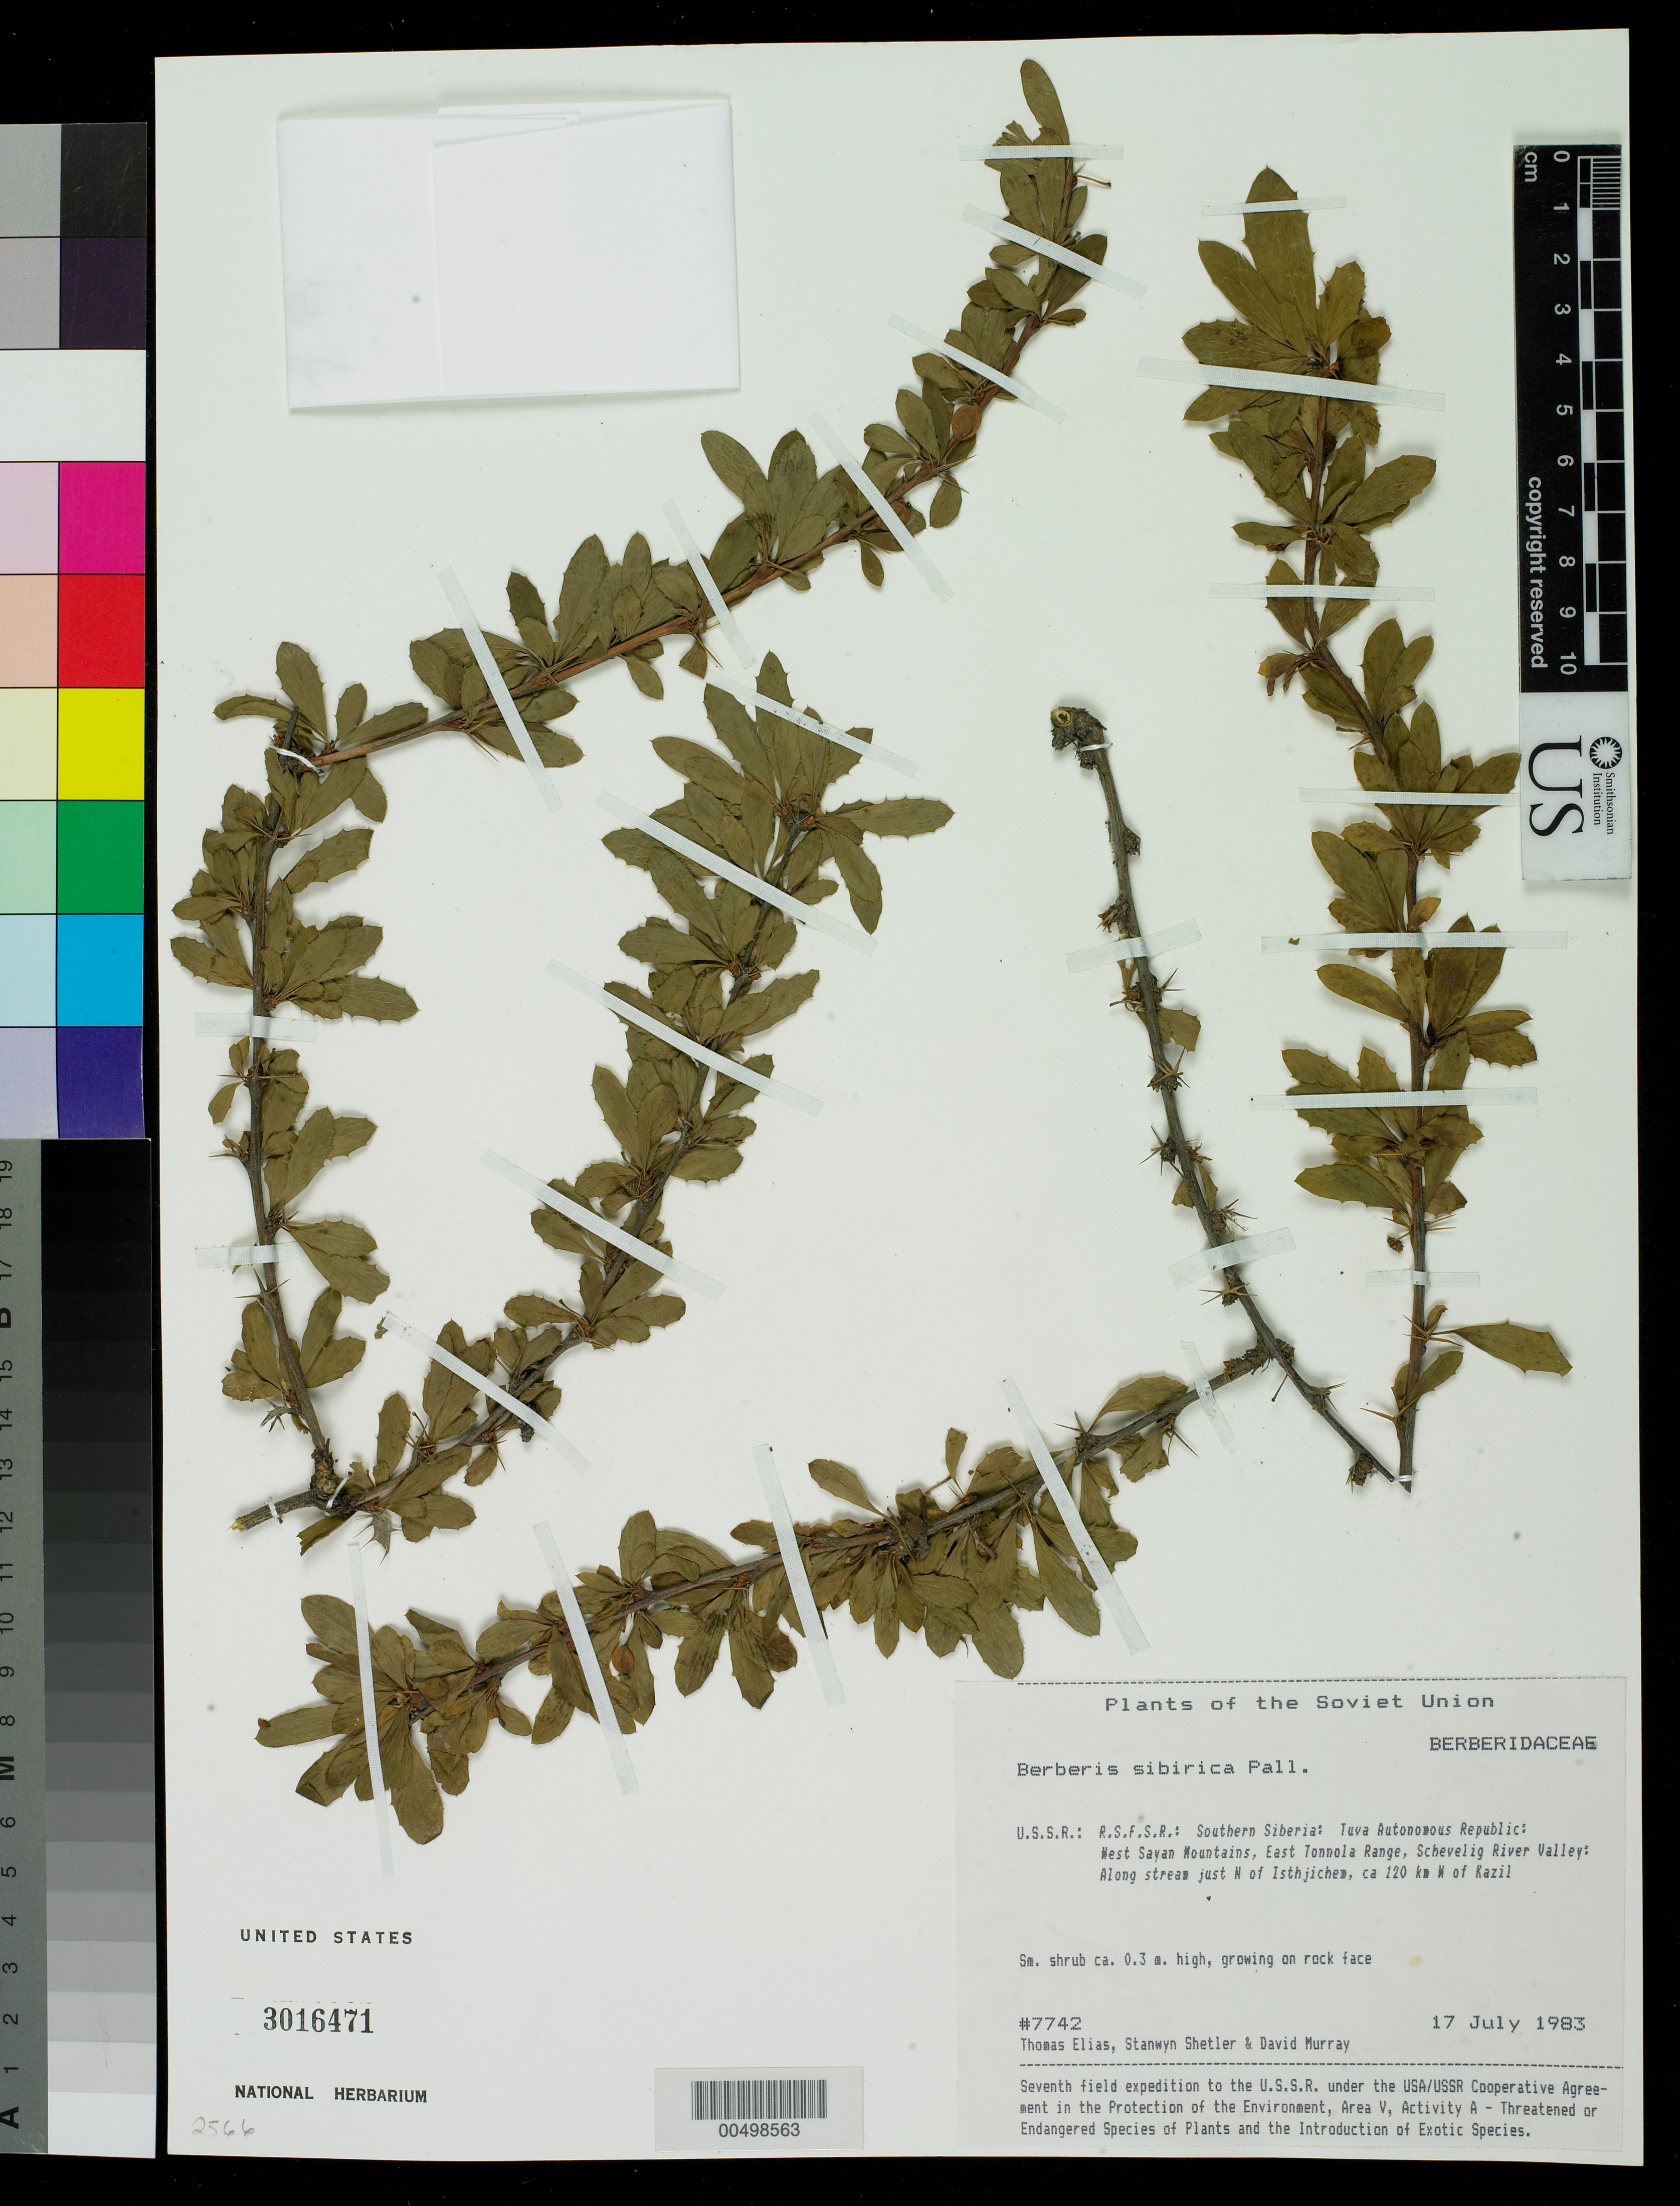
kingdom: Plantae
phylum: Tracheophyta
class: Magnoliopsida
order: Ranunculales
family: Berberidaceae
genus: Berberis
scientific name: Berberis sibirica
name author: Pall.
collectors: T. Elias, S. Shetler & D. F. Murray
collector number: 7742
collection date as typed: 17 Jul 1983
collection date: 1983-07-17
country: Russian Federation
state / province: Tuva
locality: West Sayan Mountains, E Tonnola [Tannu-Ola] Range, Schevelig River Valley, just N of Isthjichem [Ishti-Khem], *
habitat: along stream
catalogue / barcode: US 3016471